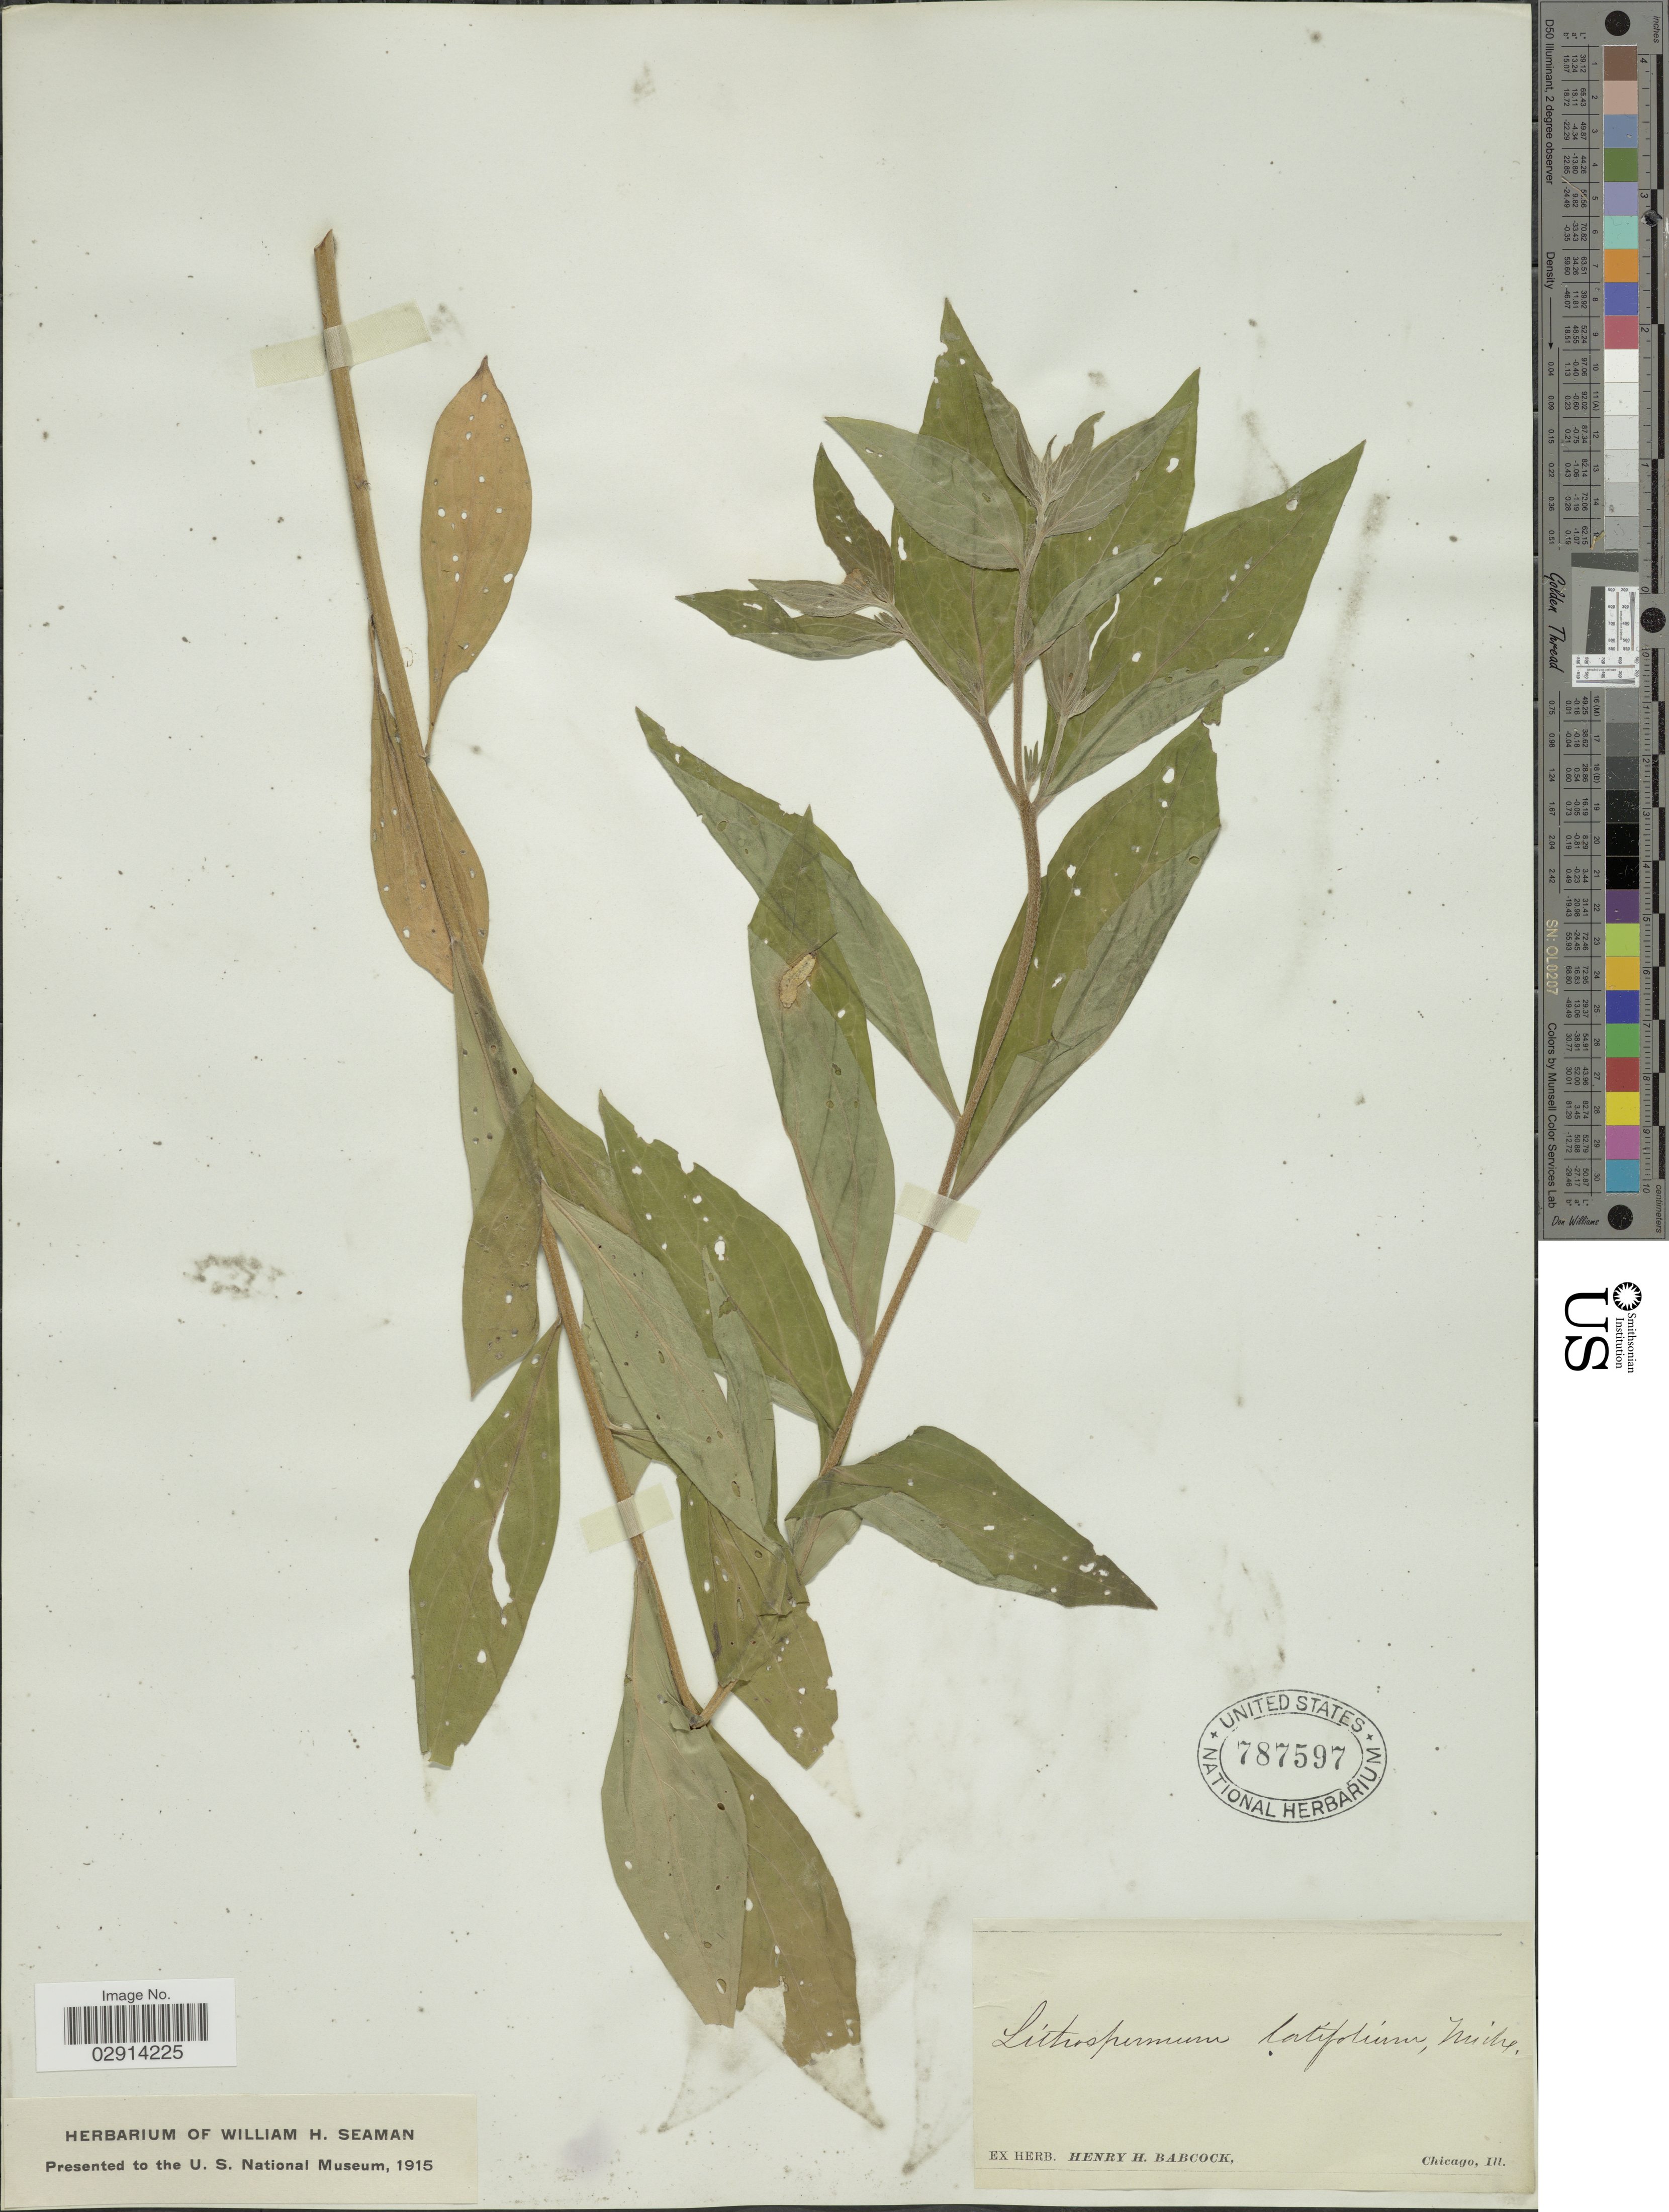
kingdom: Plantae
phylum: Tracheophyta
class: Magnoliopsida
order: Boraginales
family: Boraginaceae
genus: Lithospermum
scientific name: Lithospermum latifolium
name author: Michx.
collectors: ex herb. Henry Homes Babcock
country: United States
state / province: Illinois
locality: Chicago, Ill.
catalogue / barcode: US 787597